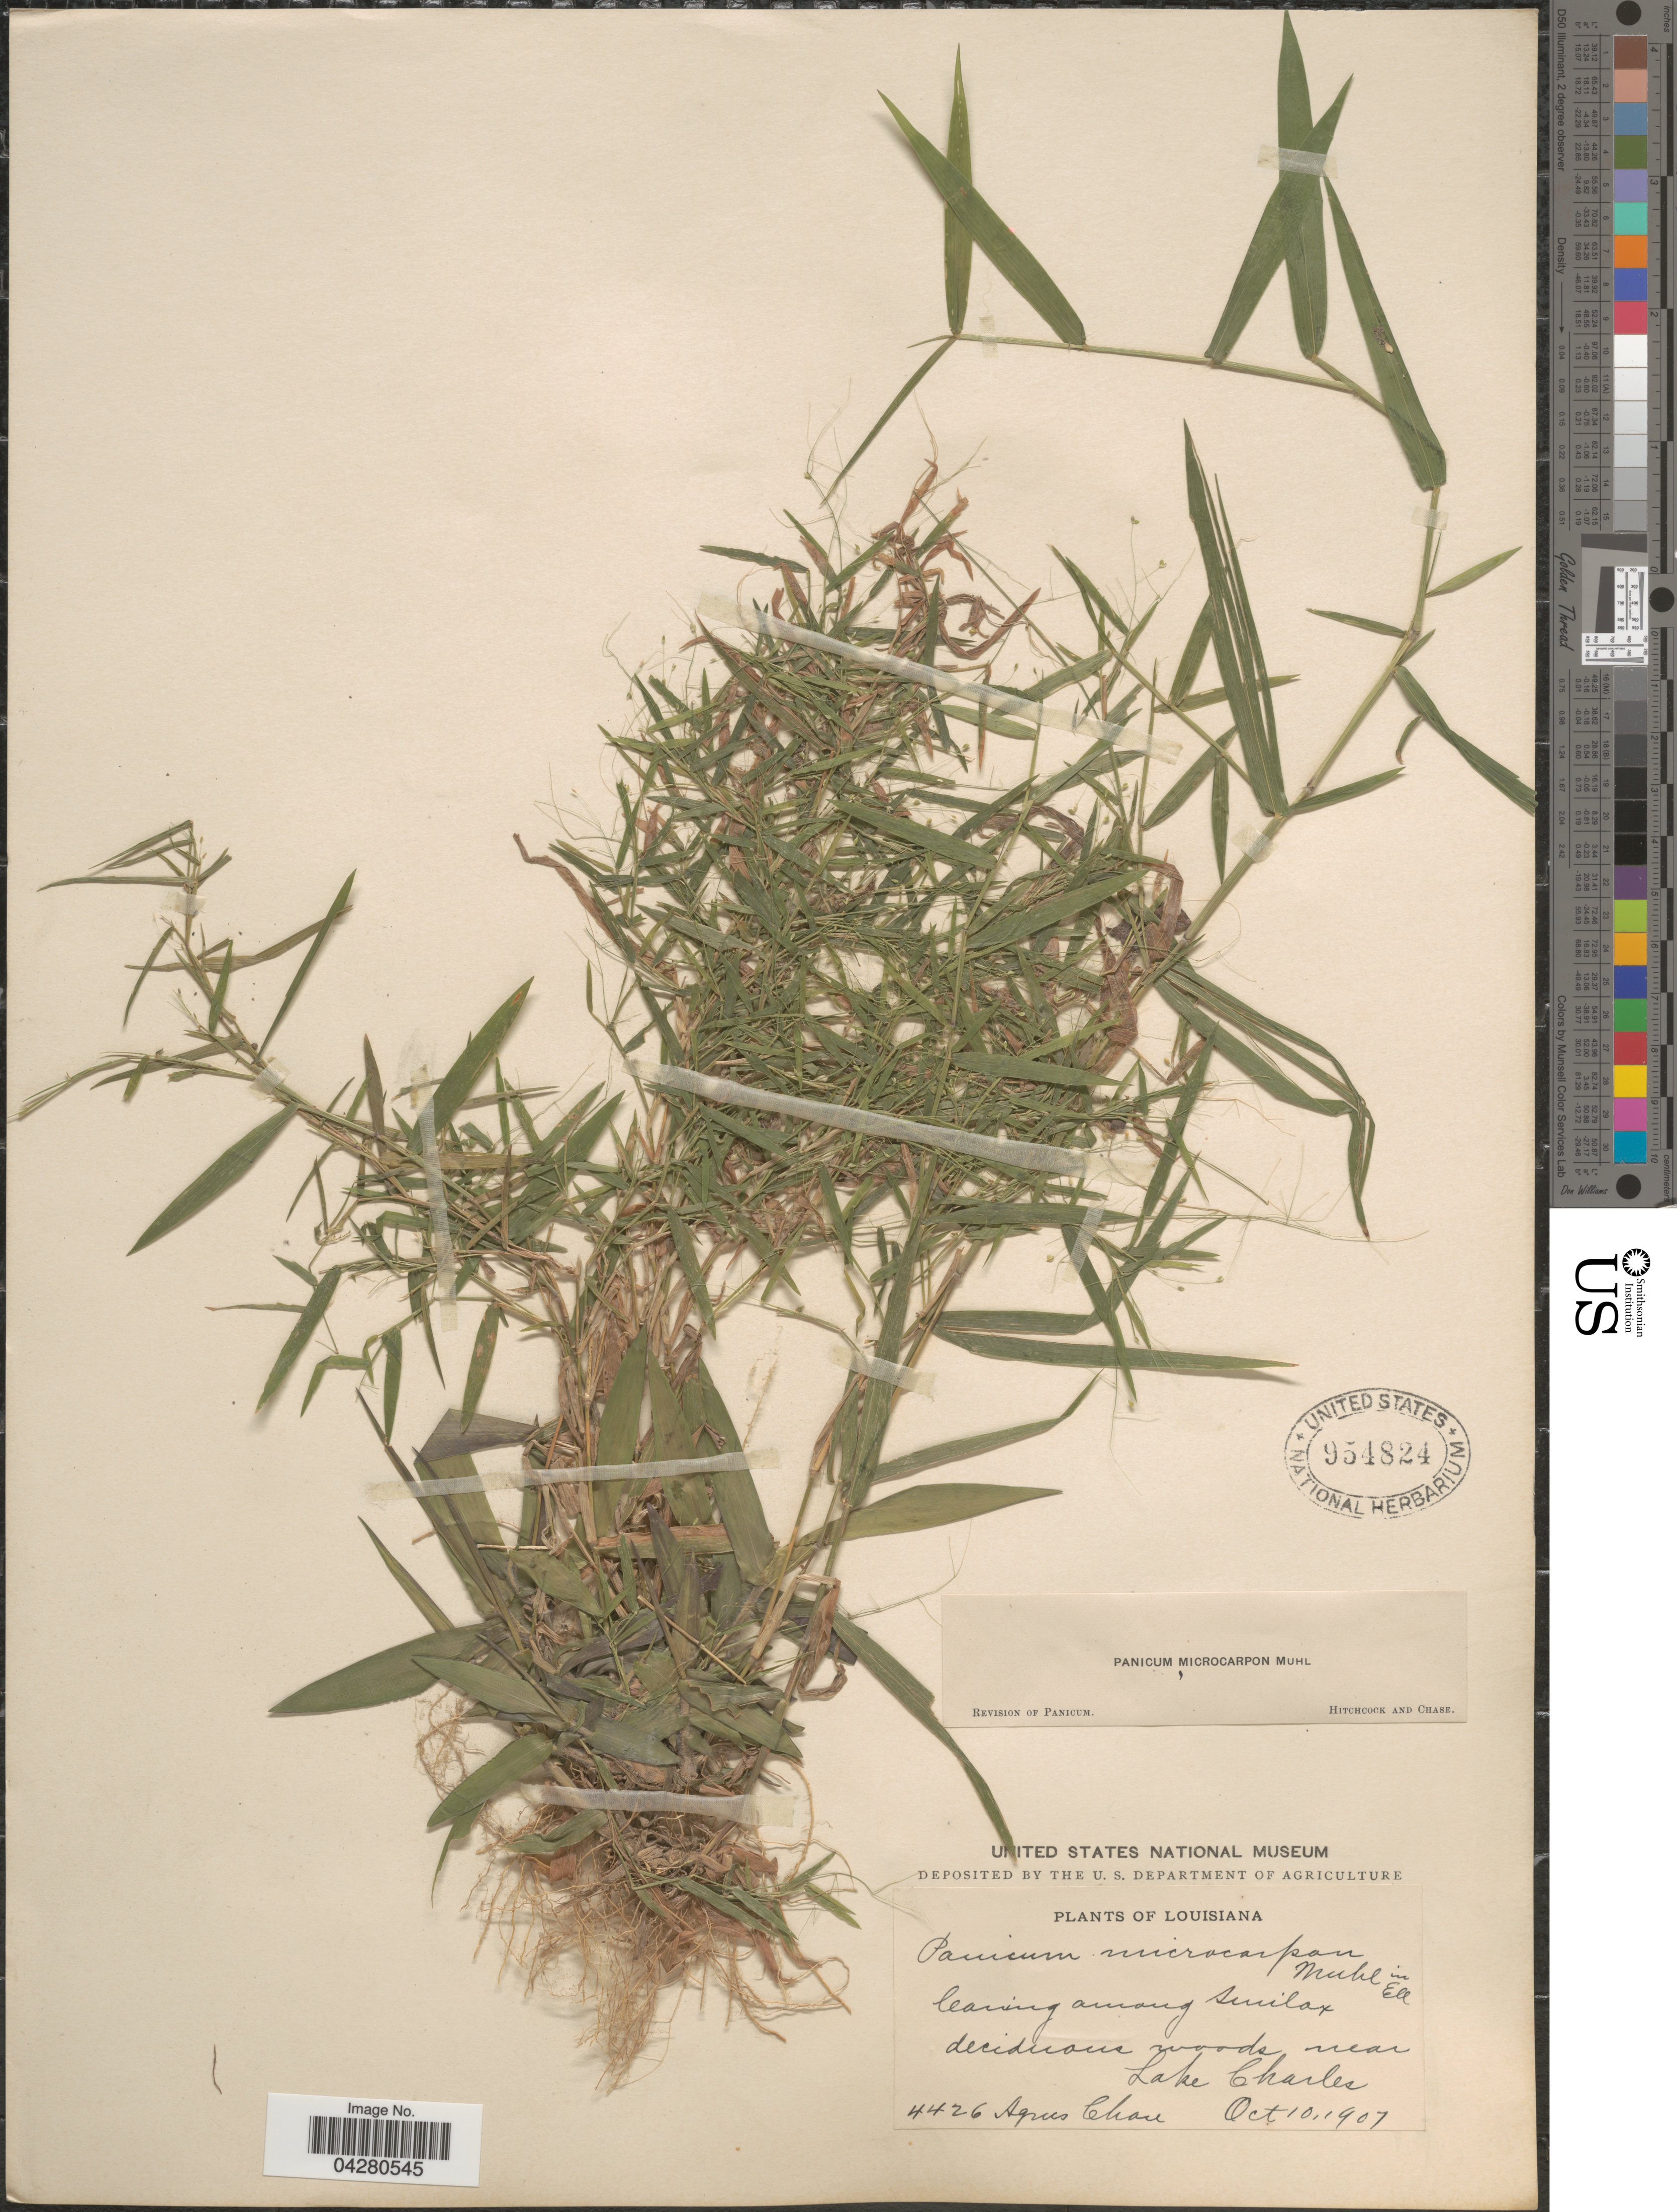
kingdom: Plantae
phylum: Tracheophyta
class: Liliopsida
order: Poales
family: Poaceae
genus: Dichanthelium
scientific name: Dichanthelium dichotomum var. dichotomum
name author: (L.) Gould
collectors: A. Chase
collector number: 4426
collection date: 1907-10-10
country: United States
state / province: Louisiana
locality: Deciduous woods near Lake Charles.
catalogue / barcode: US 954824